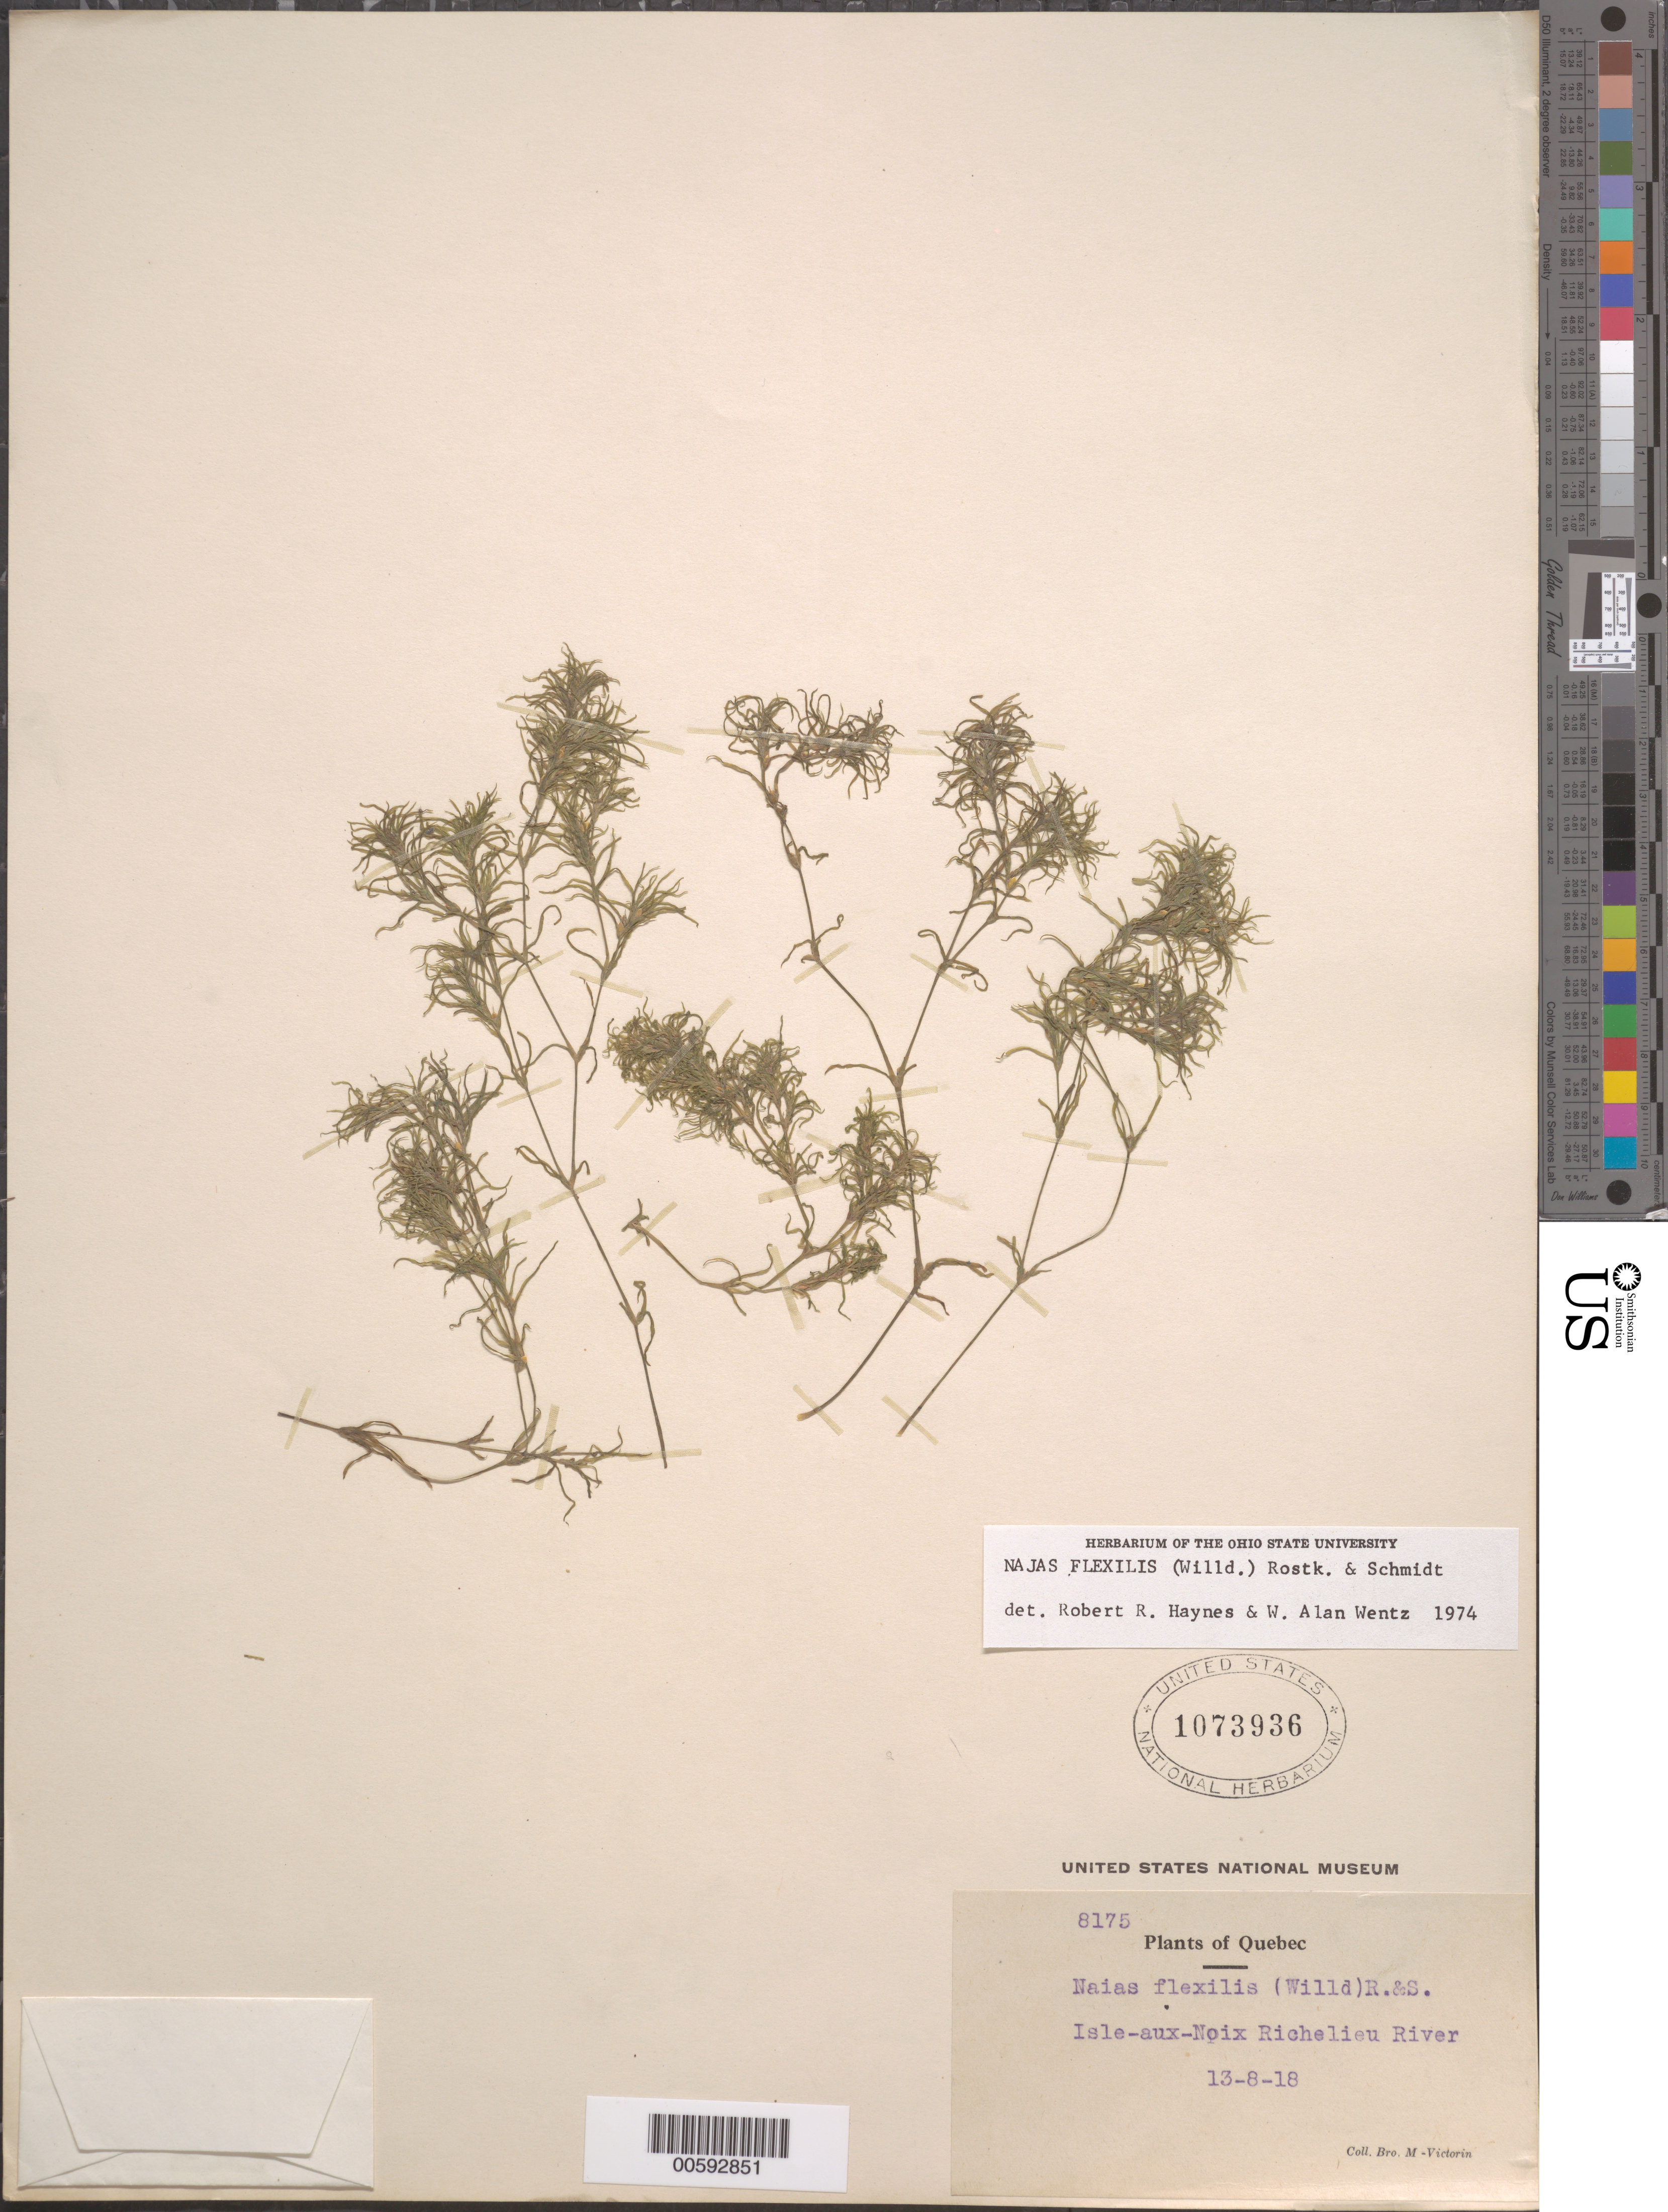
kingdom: Plantae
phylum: Tracheophyta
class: Liliopsida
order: Alismatales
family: Hydrocharitaceae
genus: Najas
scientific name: Najas flexilis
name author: (Willd.) Rostk. & Schmidt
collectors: Fr. Marie-Victorin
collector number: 8175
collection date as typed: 13 Aug 1918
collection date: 1918-08-13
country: Canada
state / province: Quebec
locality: Isle aux Noix Richelieu River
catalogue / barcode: US 1073936